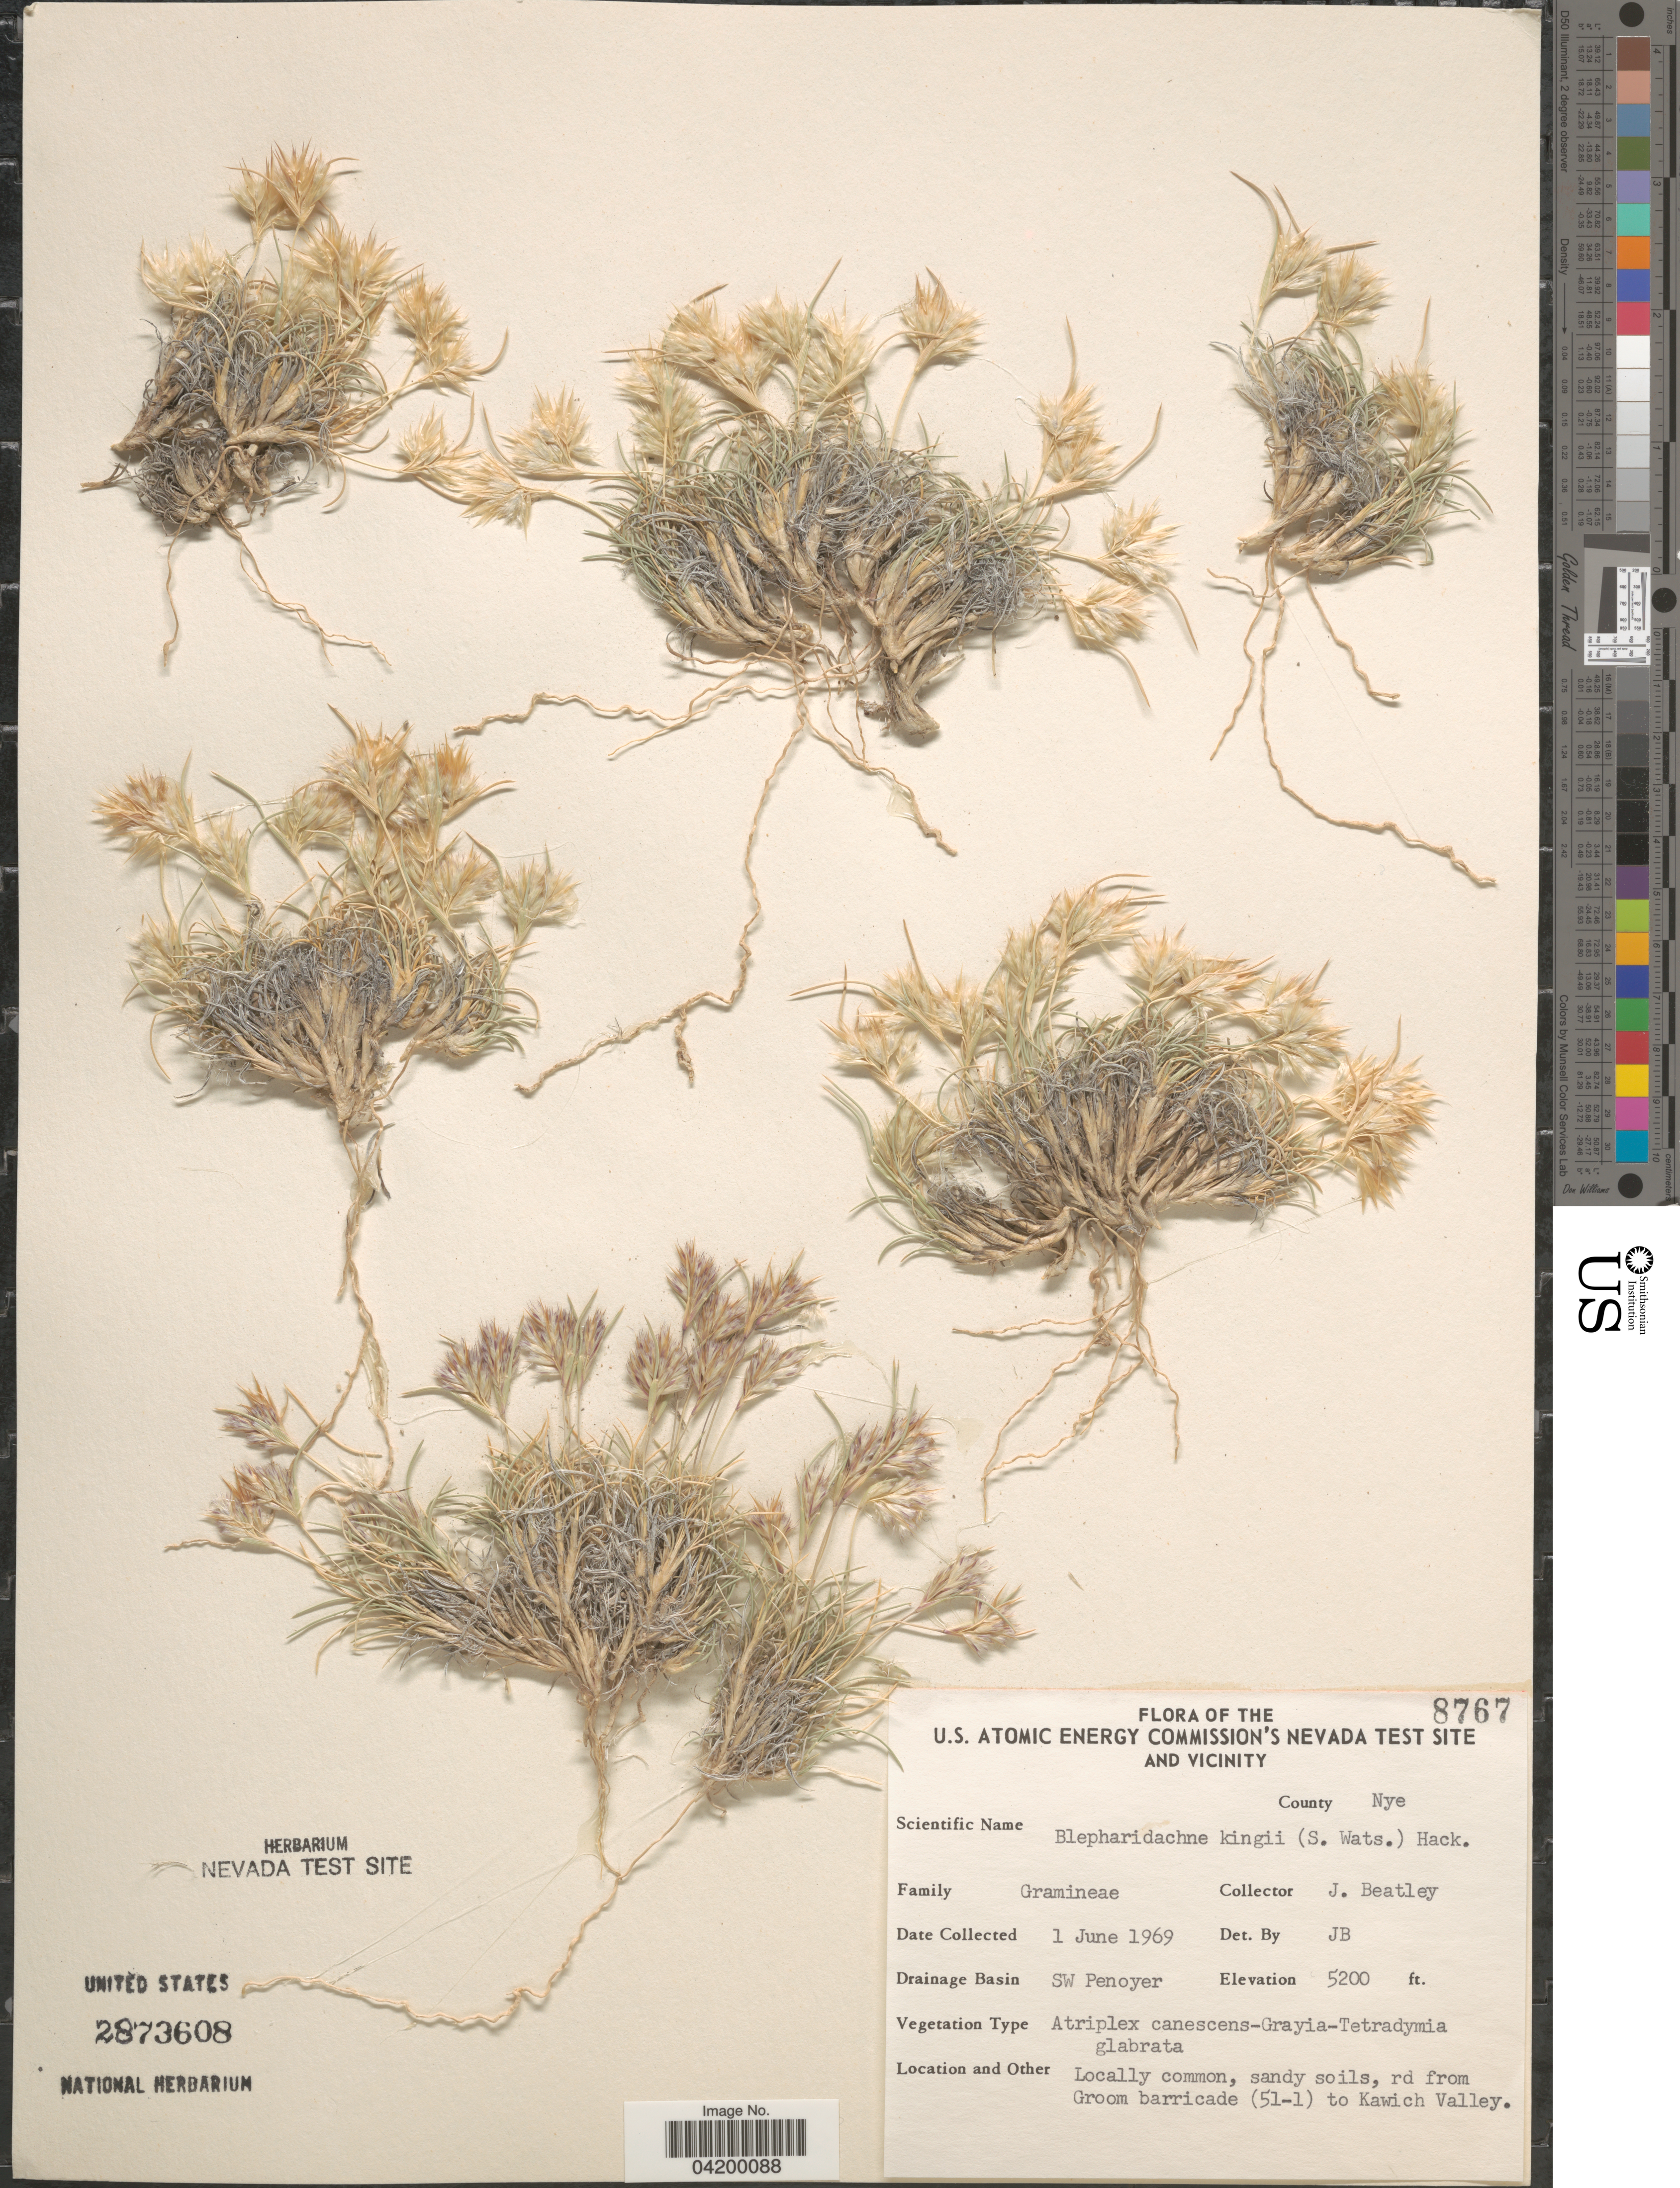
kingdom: Plantae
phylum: Tracheophyta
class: Liliopsida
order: Poales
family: Poaceae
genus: Blepharidachne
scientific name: Blepharidachne kingii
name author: (S. Watson) Hack.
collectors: J. C. Beatley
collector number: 8767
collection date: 1969-06-01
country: United States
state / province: Nevada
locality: U.S. Atomic Energy Commission's Nevada Test Site and Vicinity. County Nye. Drainage Basin SW Penoyer. Locally common, sandy soils, rd from Groom barricade (51-1) to Kawich Valley.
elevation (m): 1585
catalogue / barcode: US 2873608